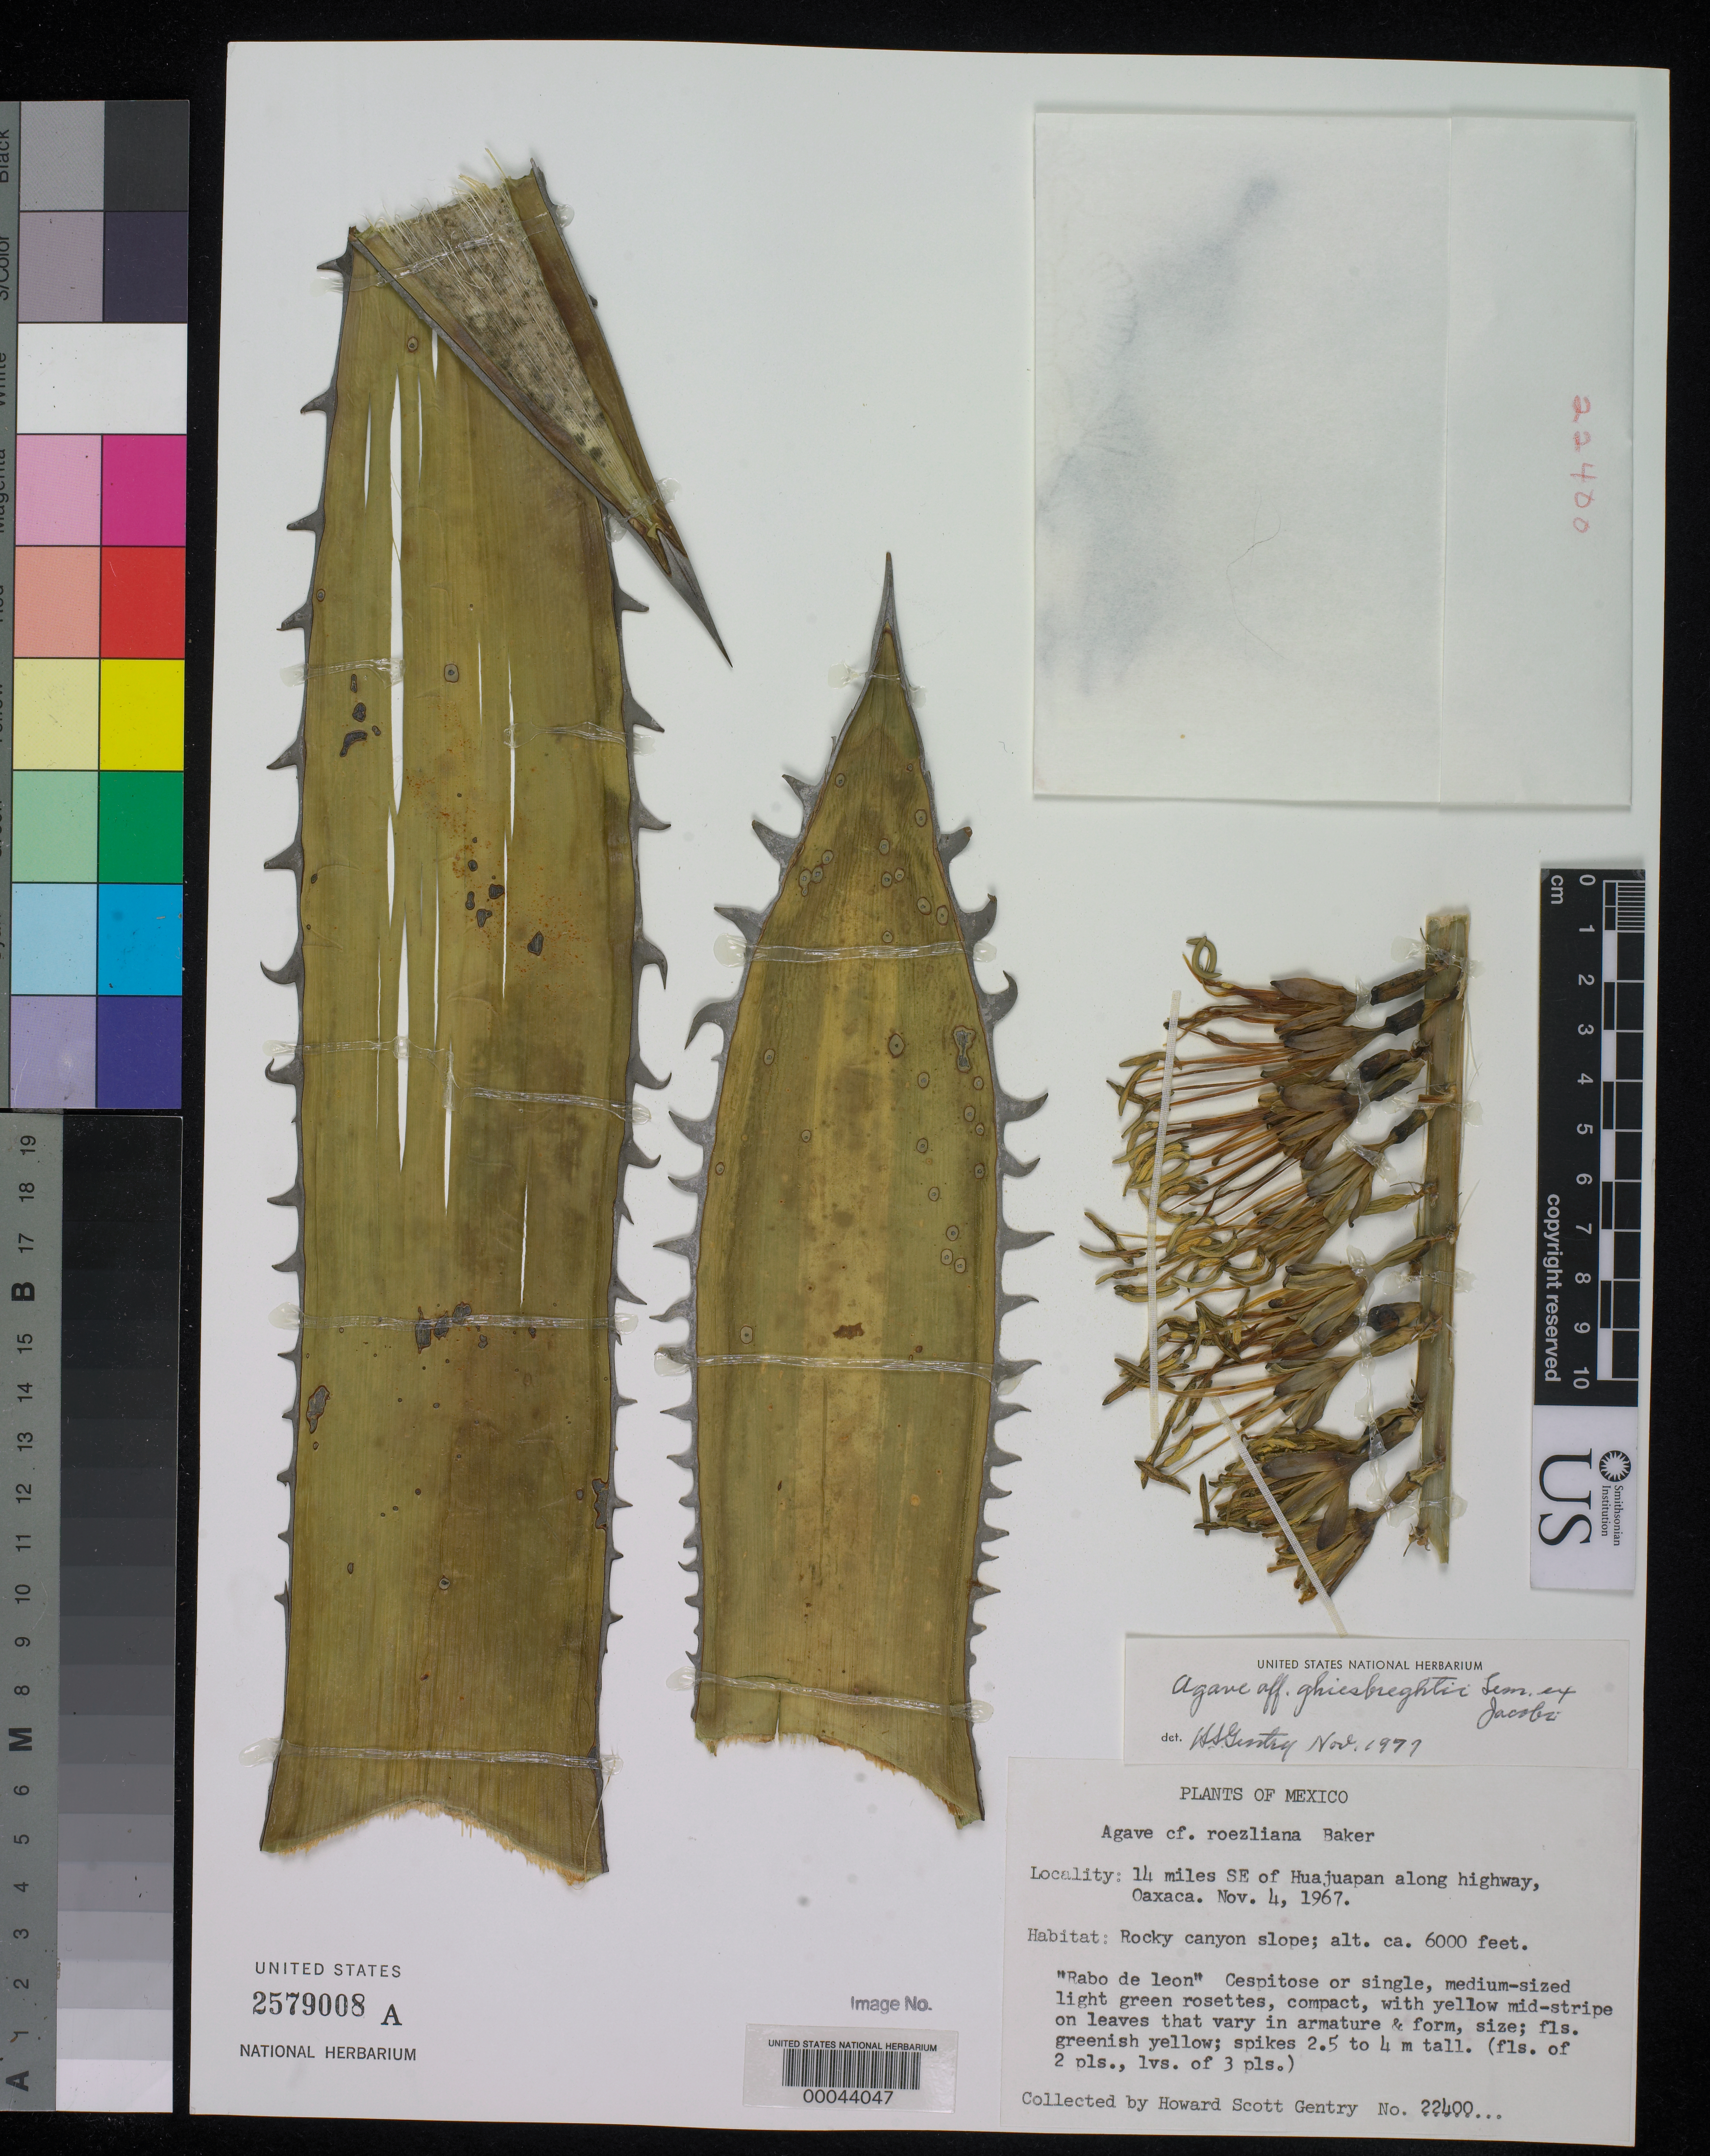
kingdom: Plantae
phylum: Tracheophyta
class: Liliopsida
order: Asparagales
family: Asparagaceae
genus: Agave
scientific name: Agave ghiesbrechtii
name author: K. Koch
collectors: H. S. Gentry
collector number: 22400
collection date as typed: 04 Nov 1967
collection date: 1967-11-04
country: Mexico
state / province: Oaxaca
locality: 14 mi SE of Huajuapan along highway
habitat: Rocky canyon slope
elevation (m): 1829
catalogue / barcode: US 2579008A